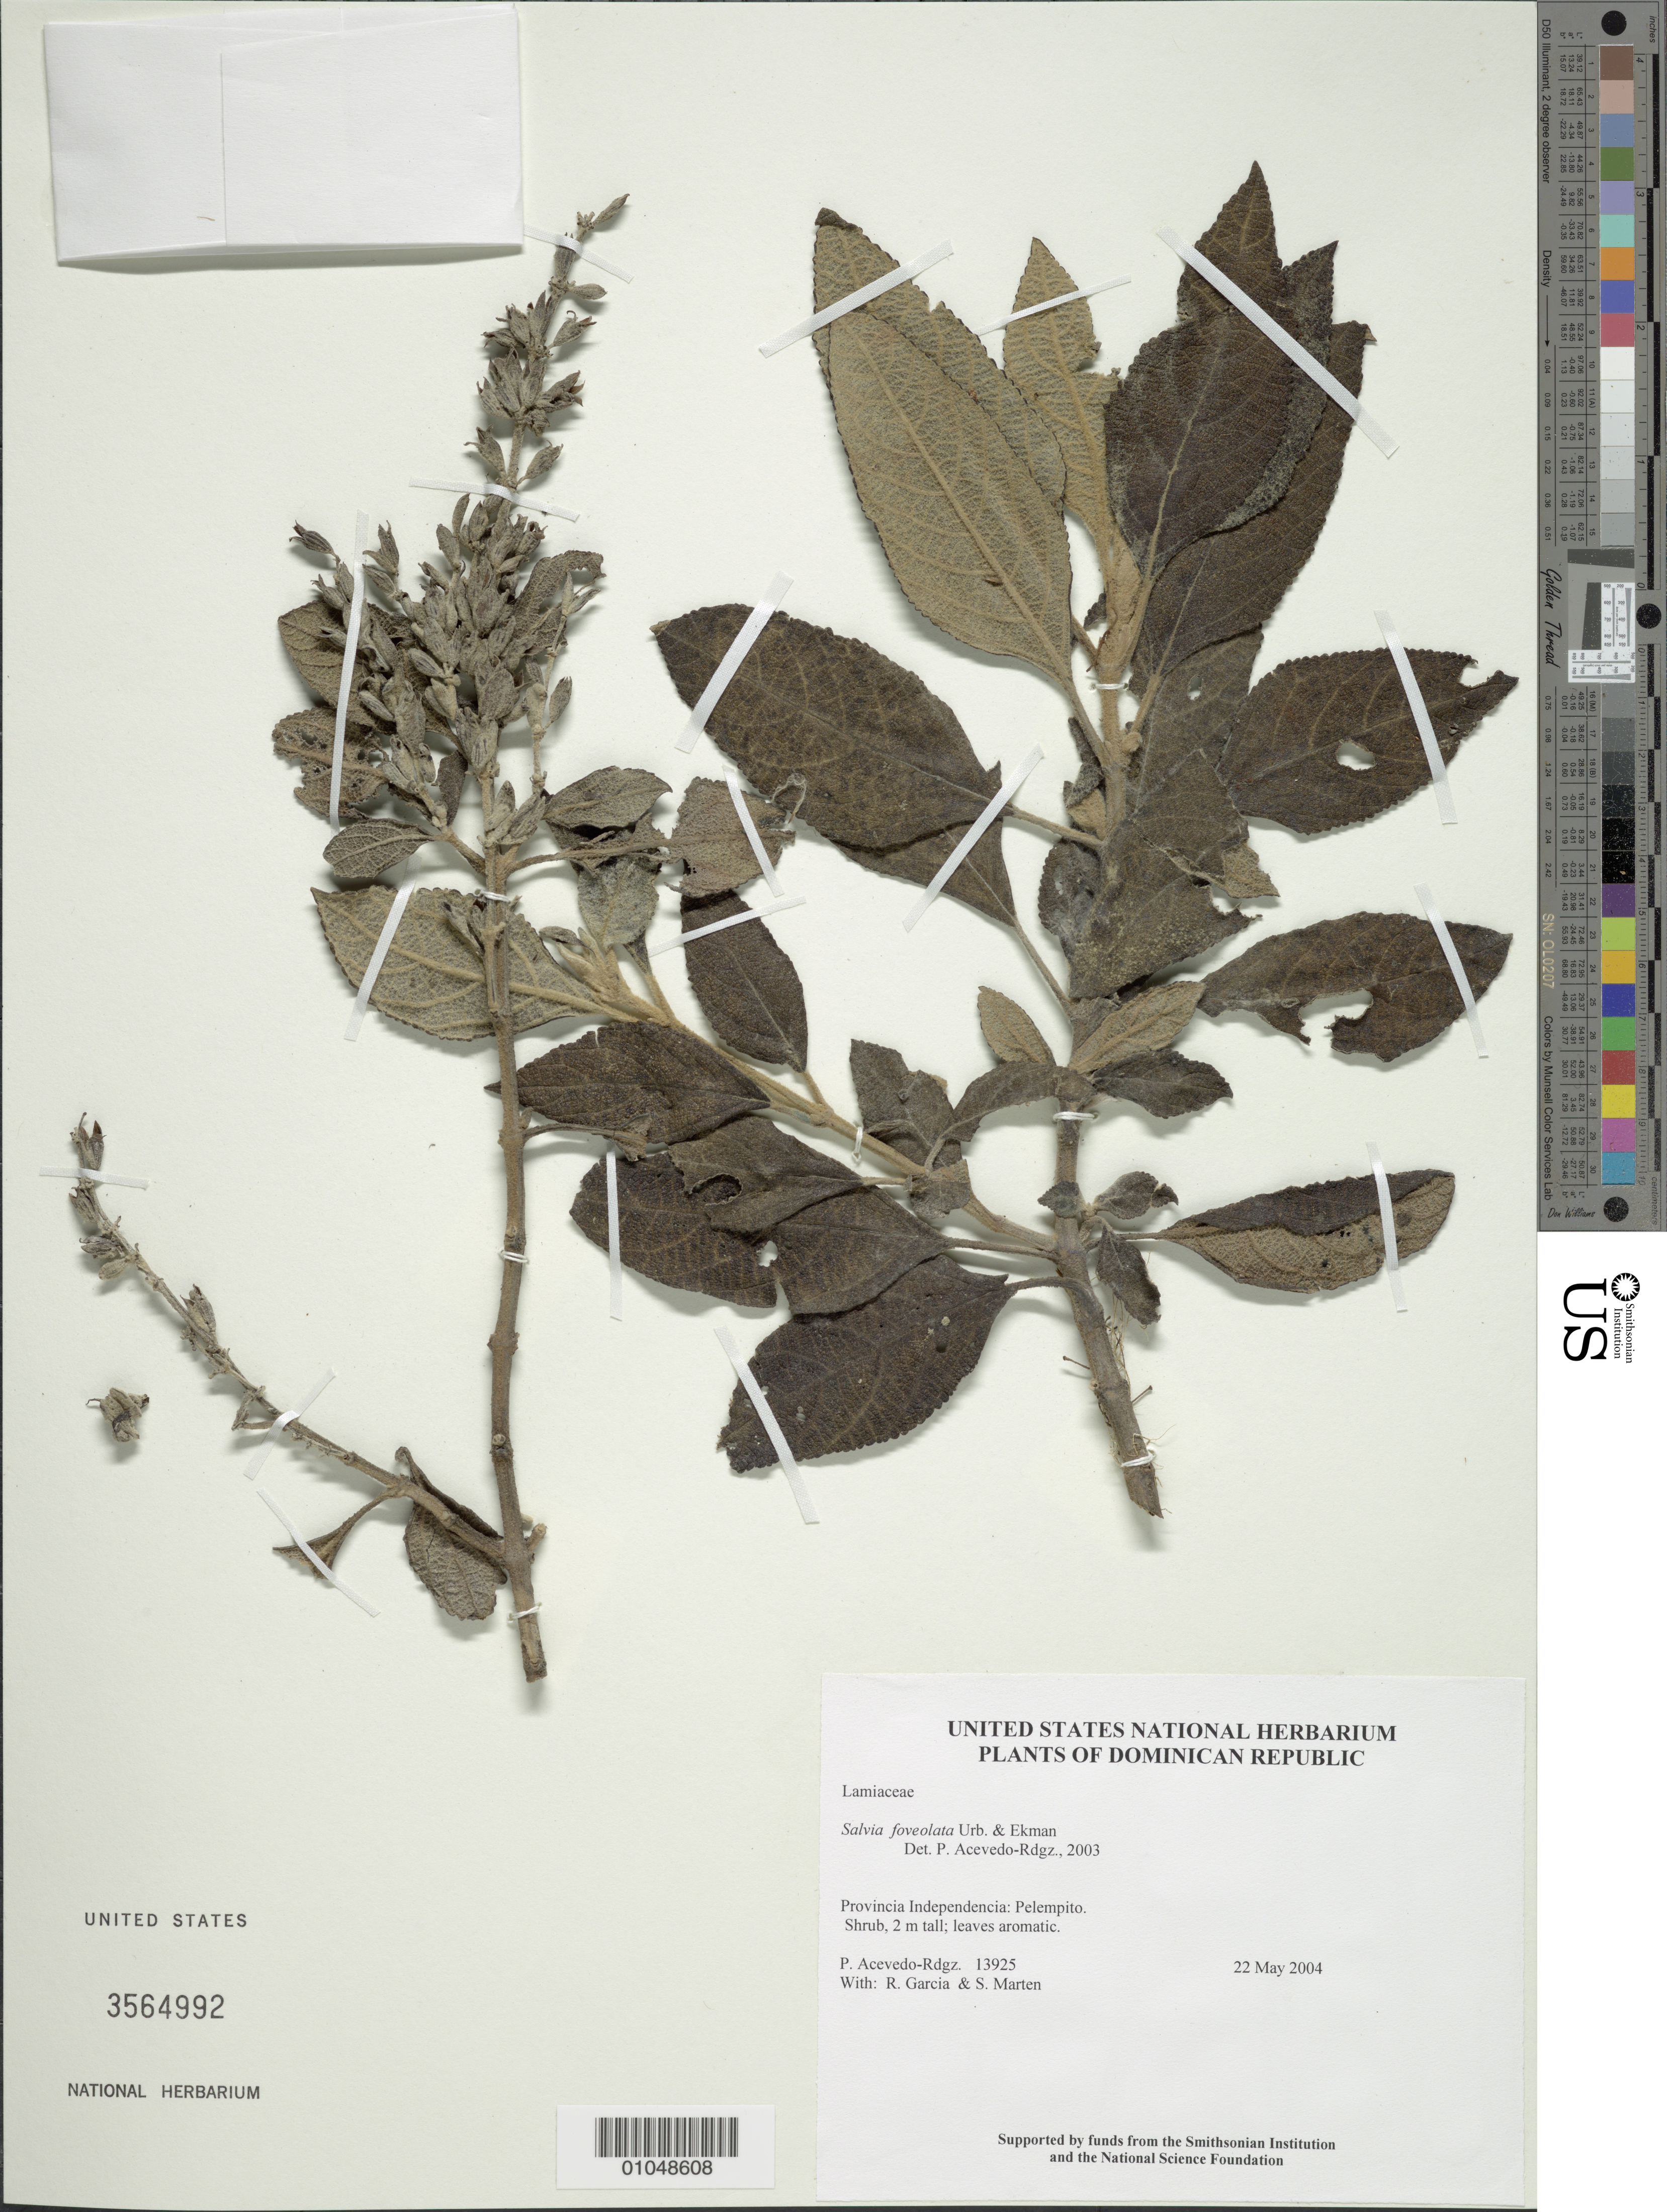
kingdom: Plantae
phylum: Tracheophyta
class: Magnoliopsida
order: Lamiales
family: Lamiaceae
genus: Salvia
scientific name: Salvia foveolata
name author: Urb. & Ekman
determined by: Acevedo-Rodríguez, P., (BOT), Smithsonian Institution - National Museum of Natural History (UNITED STATES)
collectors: P. Acevedo-Rodr., R. G. García & S. Marten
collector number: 13925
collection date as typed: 22 May 2004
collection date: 2004-05-22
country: Dominican Republic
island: Hispaniola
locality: Provincia Independencia: Pelempito.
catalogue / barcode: US 3564992